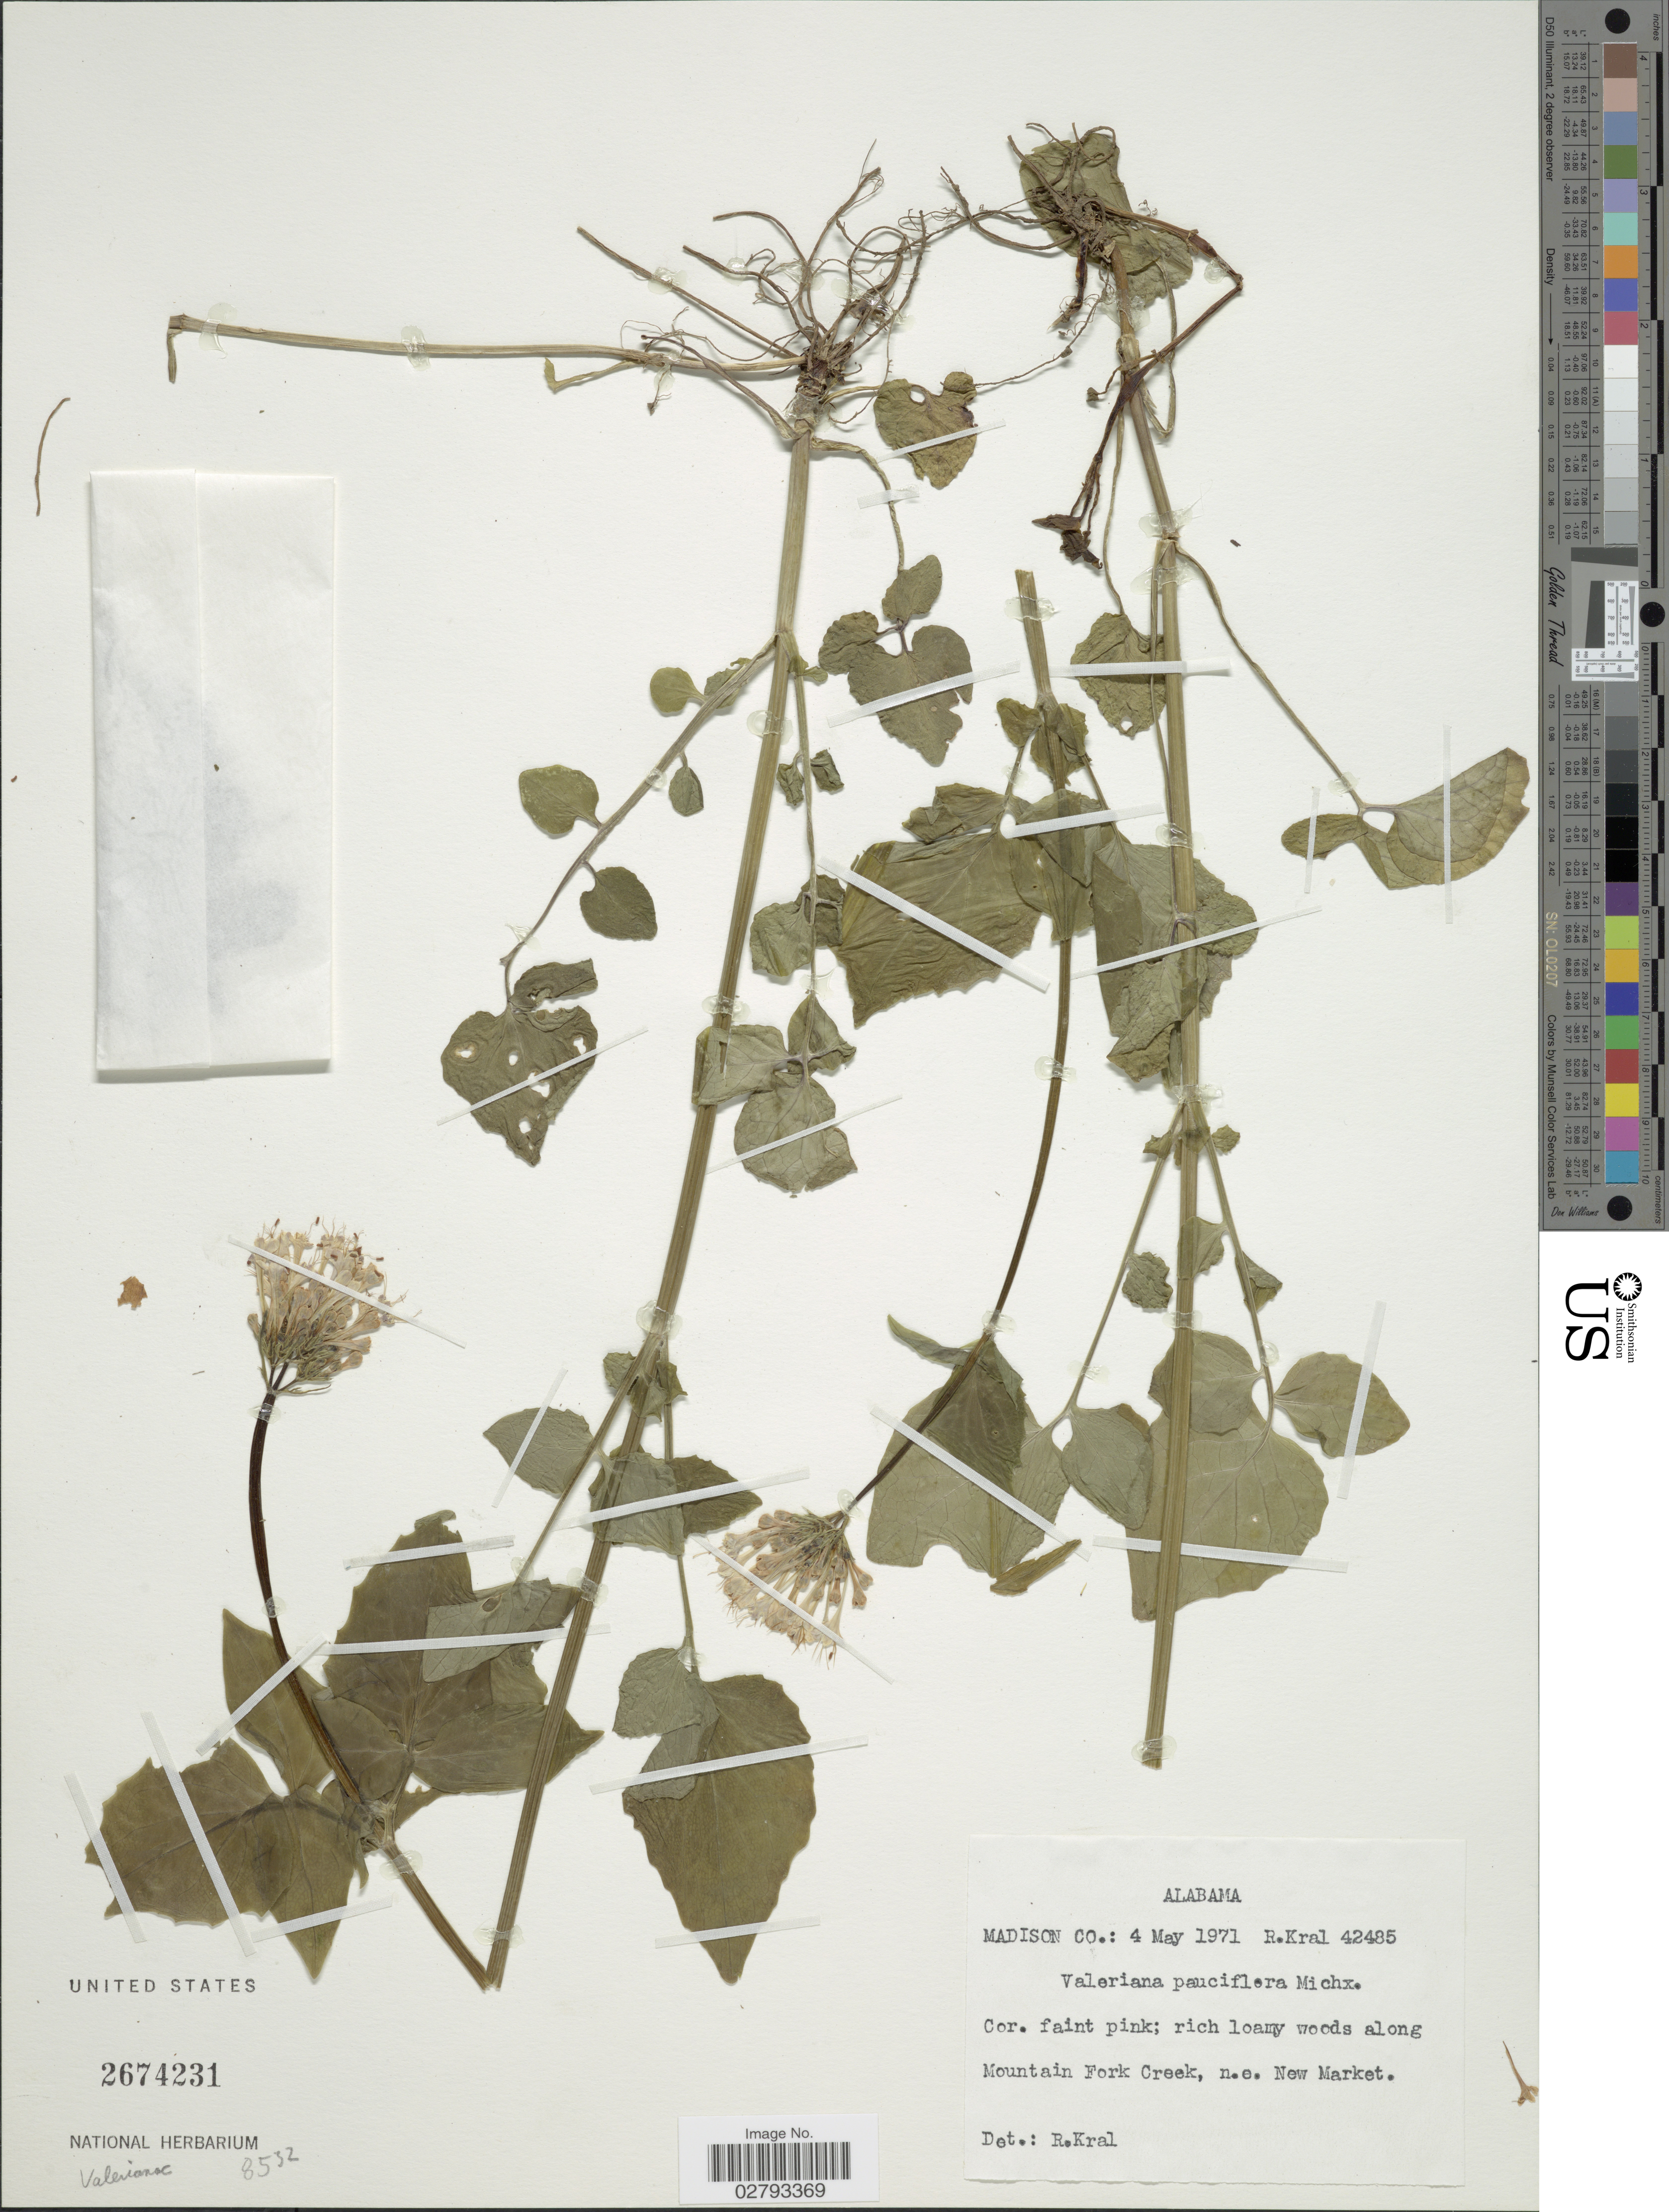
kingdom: Plantae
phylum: Tracheophyta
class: Magnoliopsida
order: Dipsacales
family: Caprifoliaceae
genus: Valeriana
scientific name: Valeriana pauciflora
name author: Michx.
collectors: R. Kral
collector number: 42485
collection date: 1971-05-04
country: United States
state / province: Alabama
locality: Madison Co. Along Mountain Fork Creek, n.e. New Market.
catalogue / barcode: US 2674231